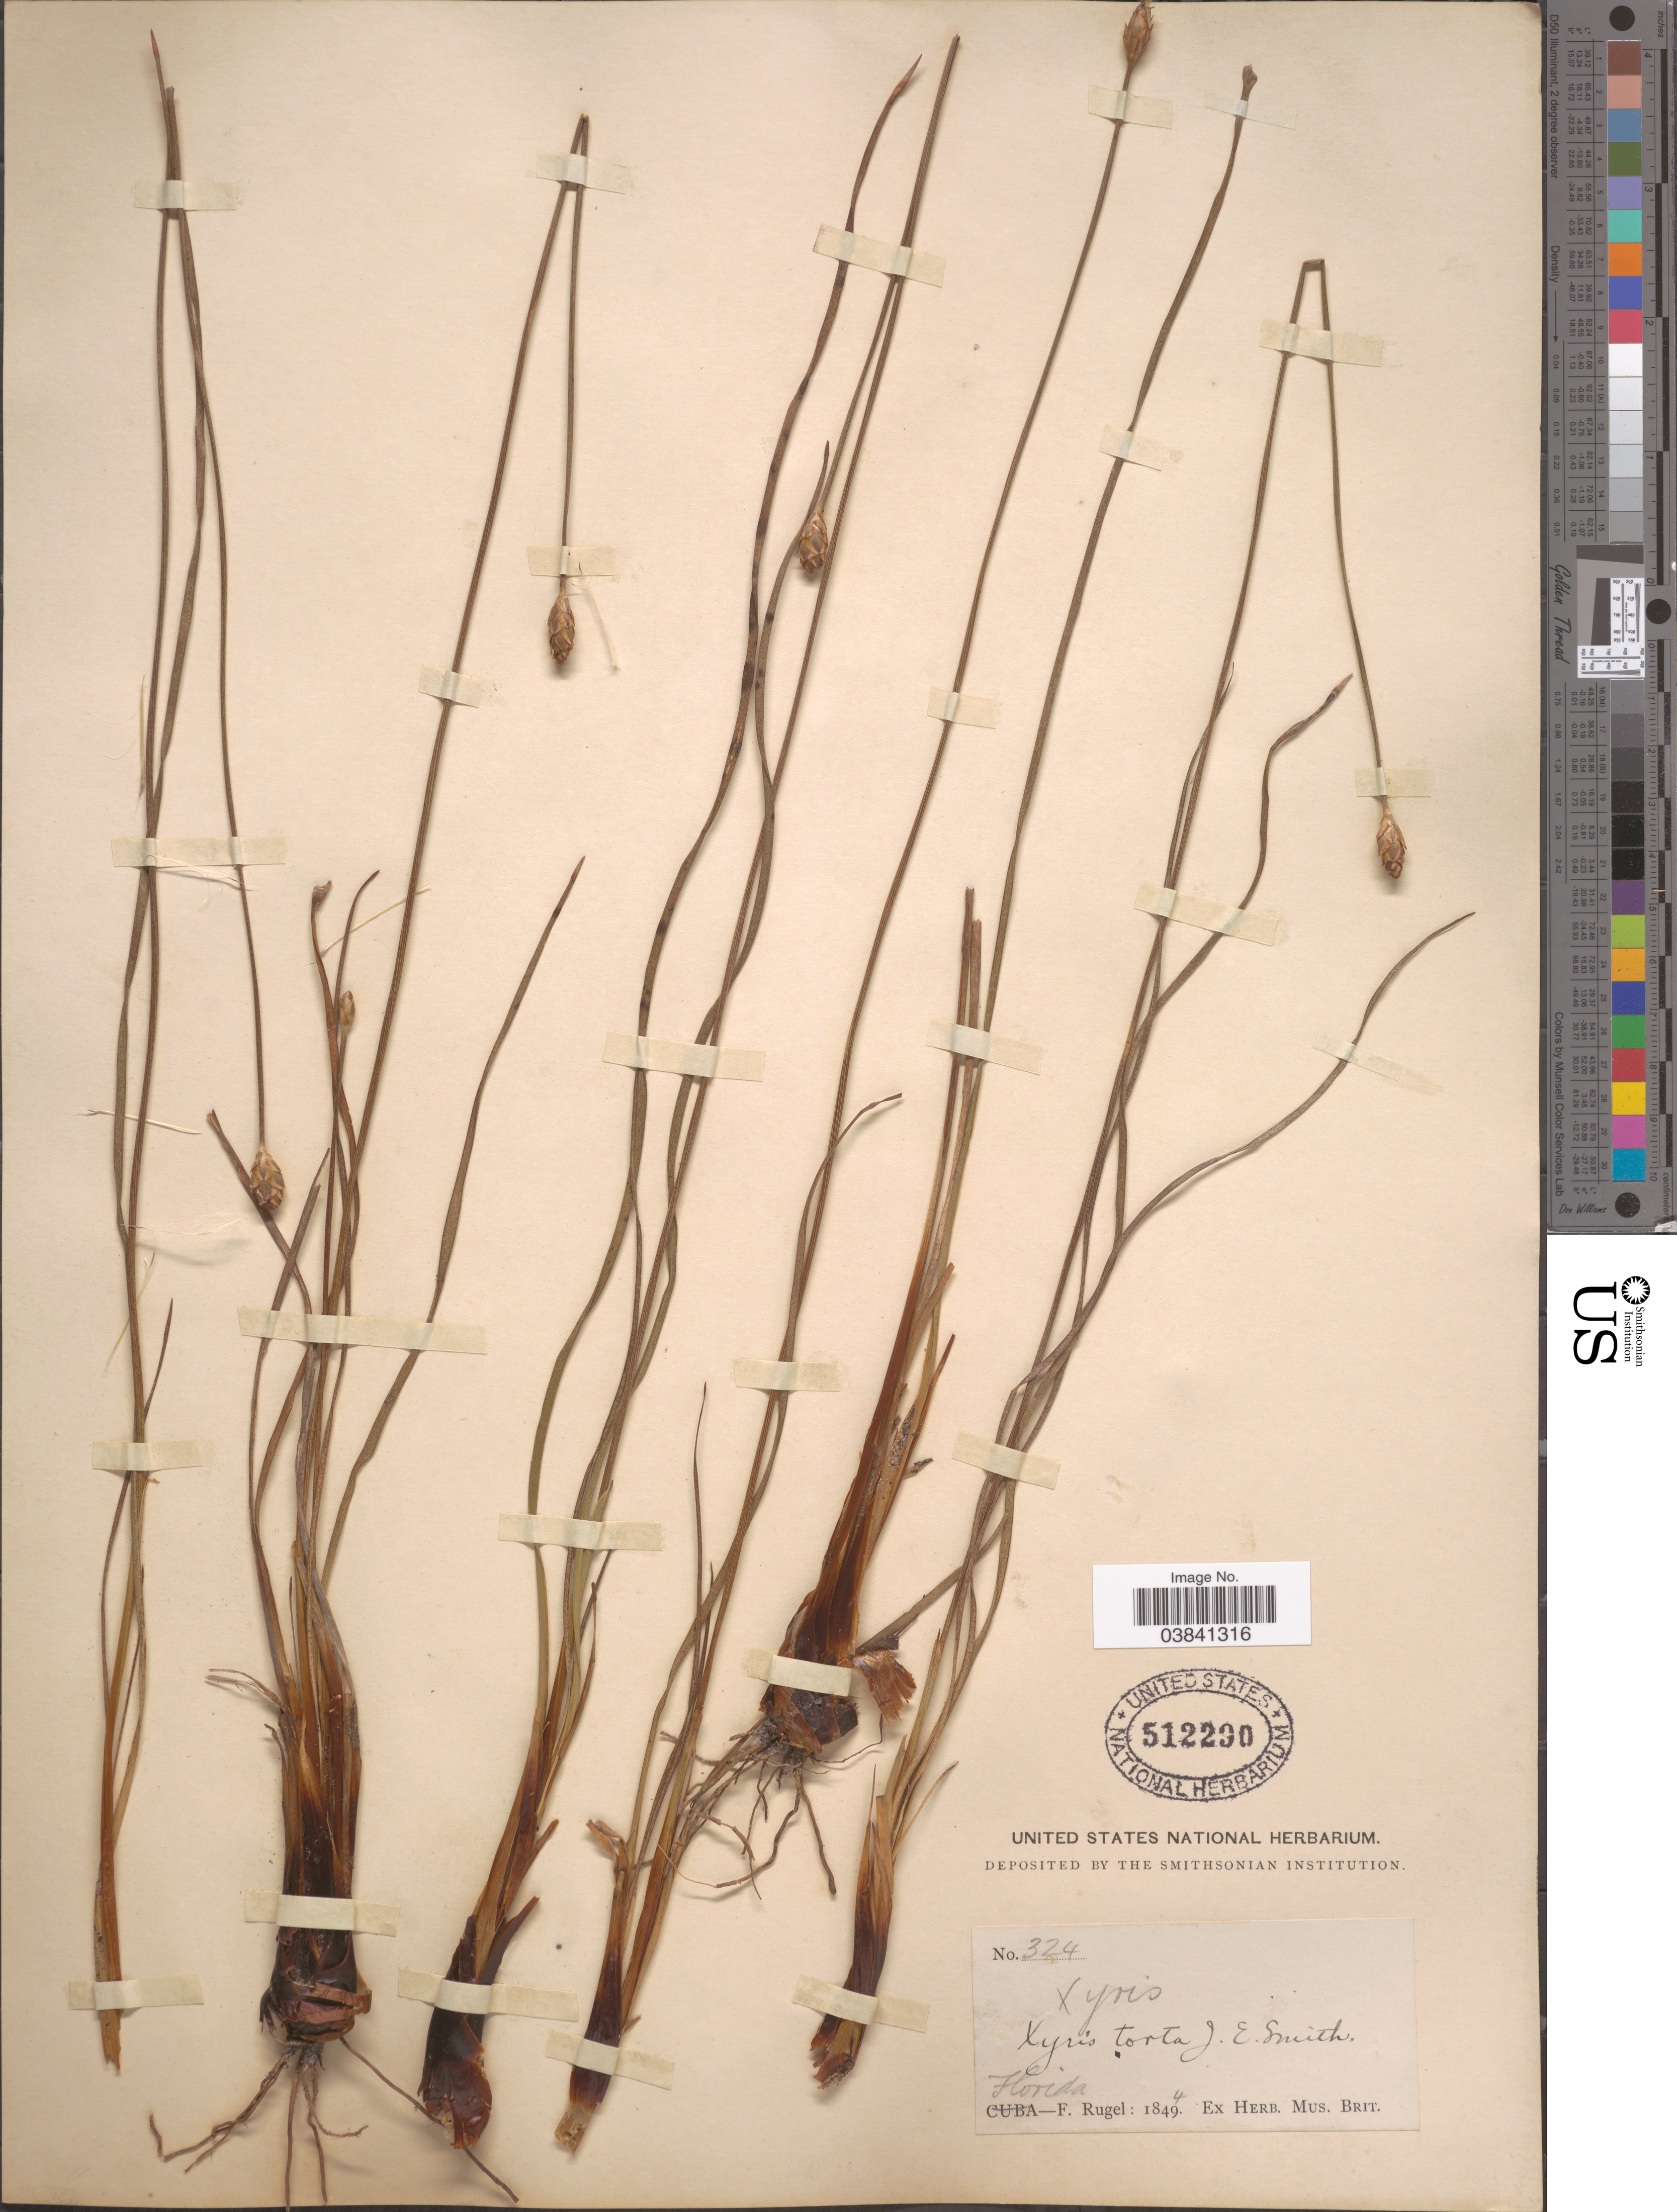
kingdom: Plantae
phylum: Tracheophyta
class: Liliopsida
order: Poales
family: Xyridaceae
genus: Xyris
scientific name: Xyris caroliniana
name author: Walter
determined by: Strong, Mark T., (BOT), Smithsonian Institution - National Museum of Natural History (UNITED STATES)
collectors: F. Rugel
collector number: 324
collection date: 1844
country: United States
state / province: Florida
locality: Ex Herb. Mus. Brit. [unsure placement]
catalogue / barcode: US 512290